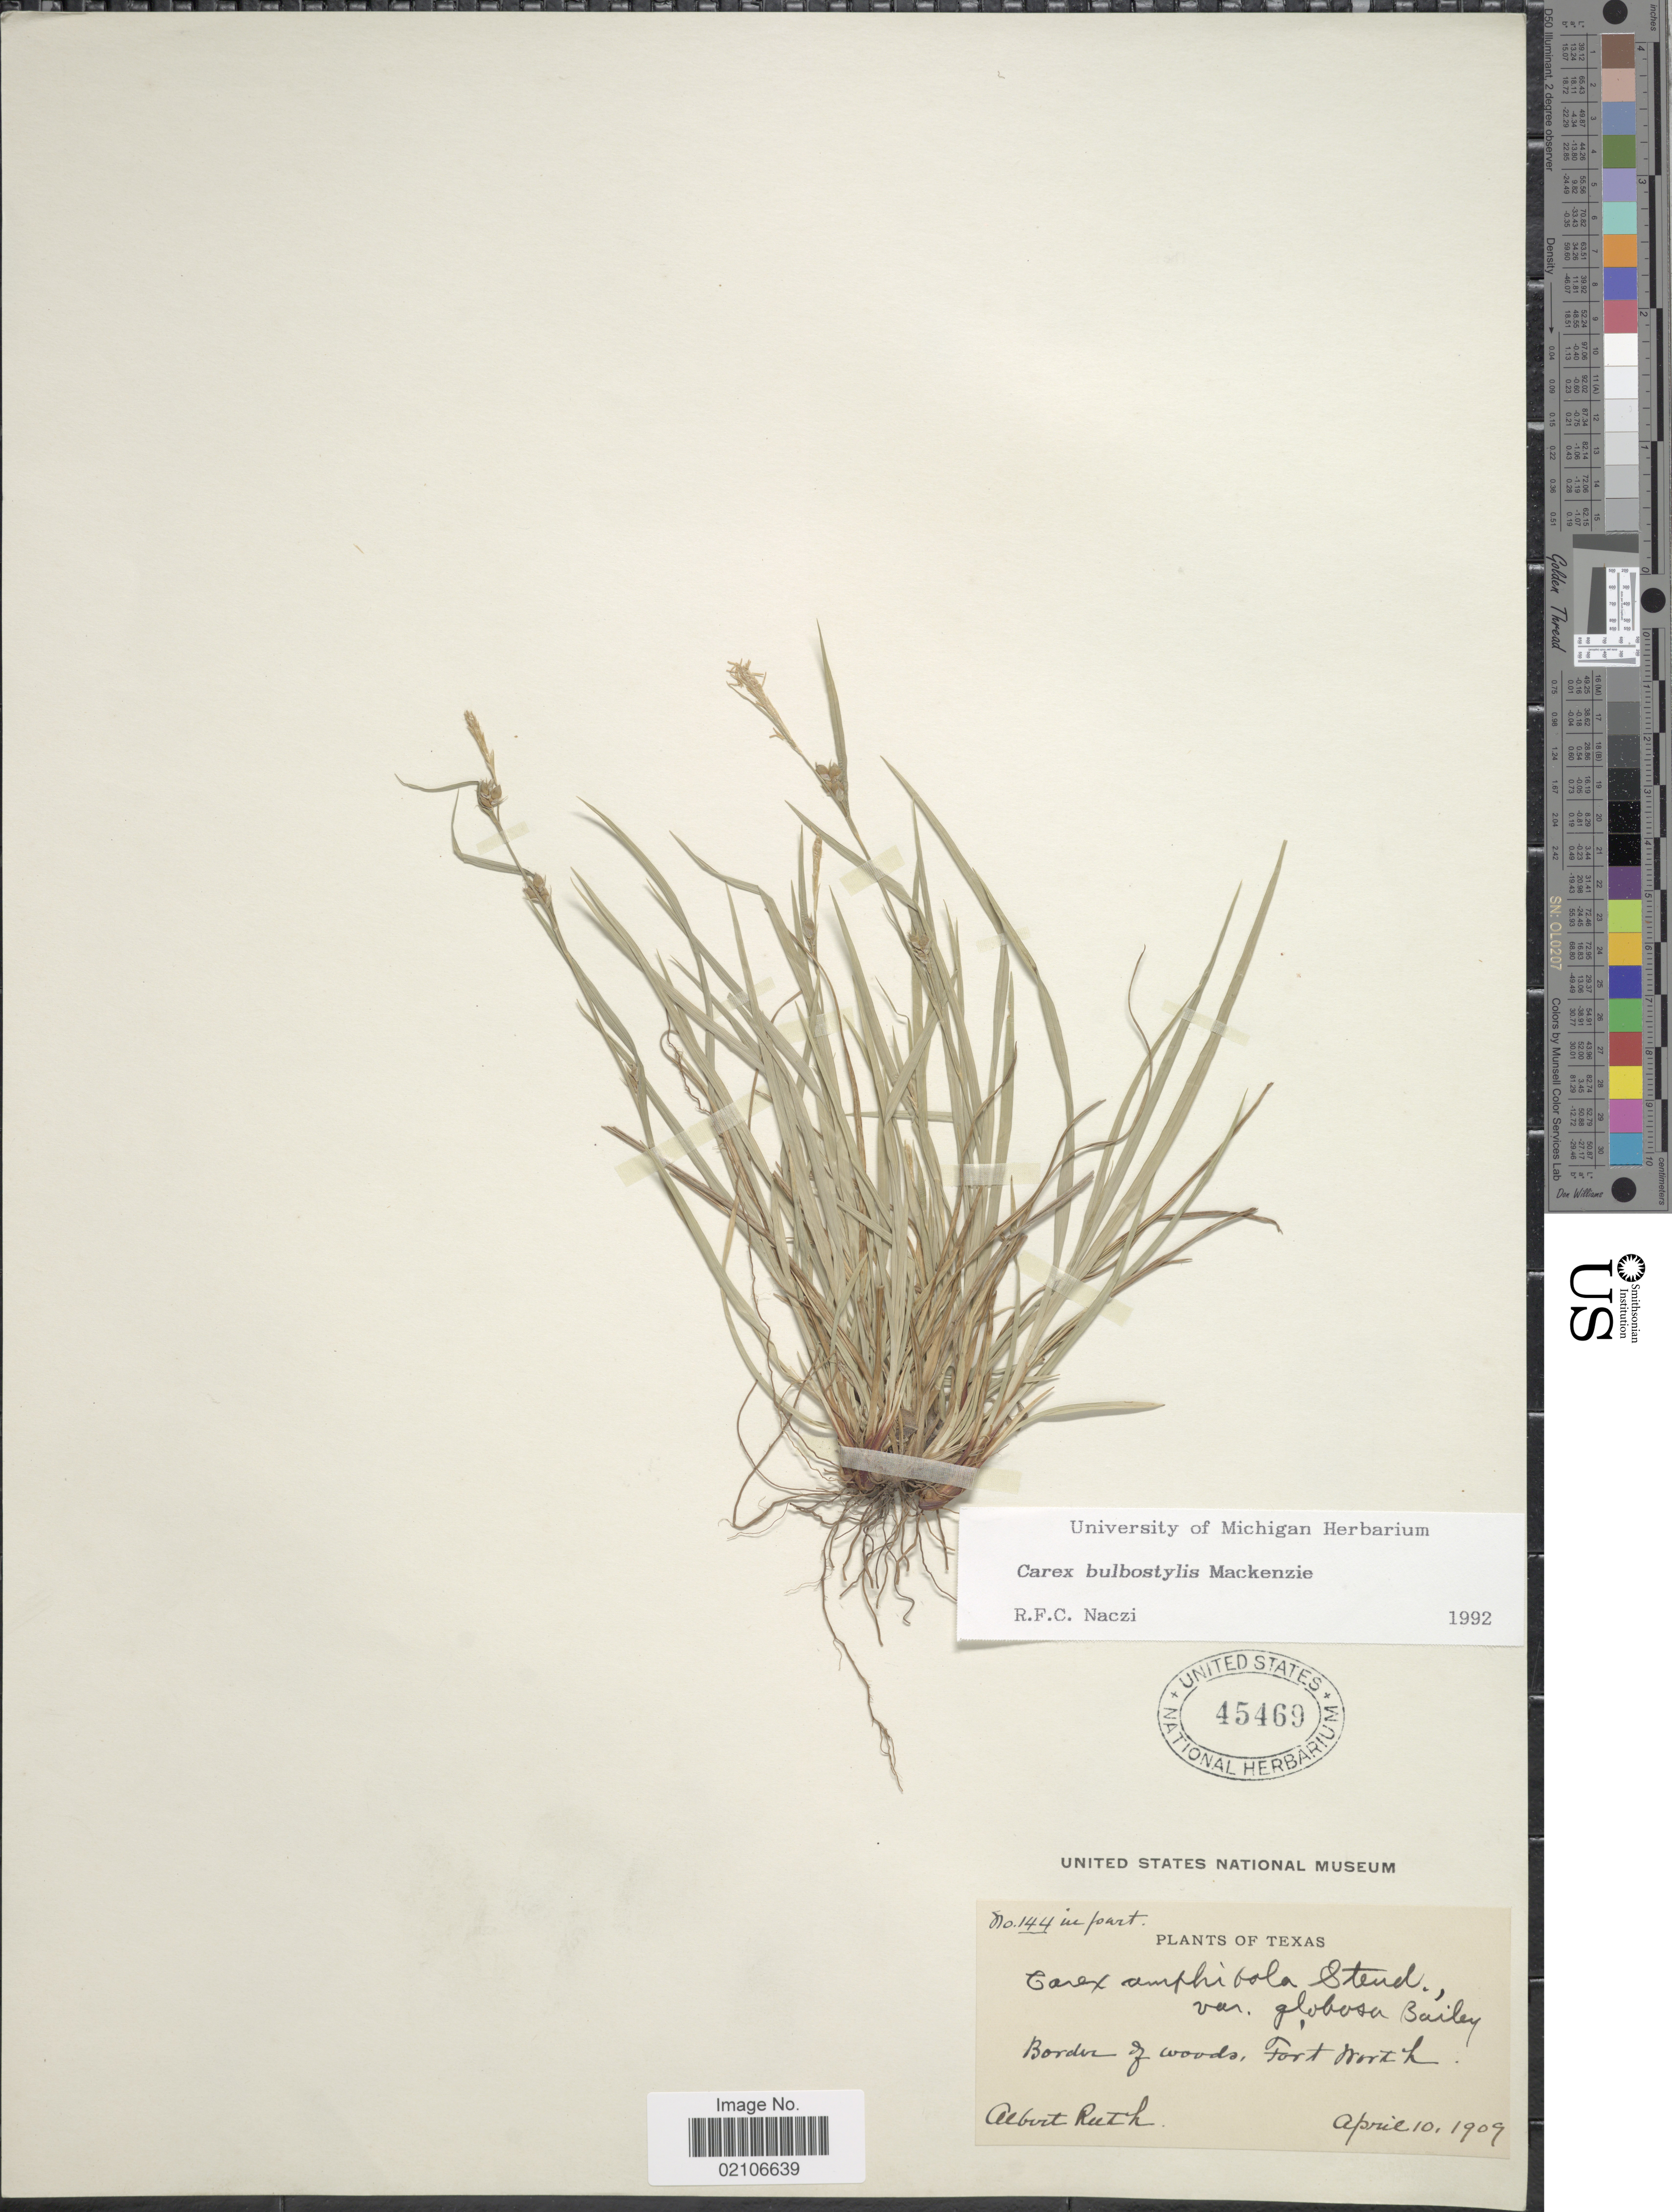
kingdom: Plantae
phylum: Tracheophyta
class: Liliopsida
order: Poales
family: Cyperaceae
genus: Carex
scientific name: Carex bulbostylis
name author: Mack.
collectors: A. Ruth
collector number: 144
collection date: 1909-04-10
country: United States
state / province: Texas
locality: Border of woods, Fort Worth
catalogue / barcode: US 45469